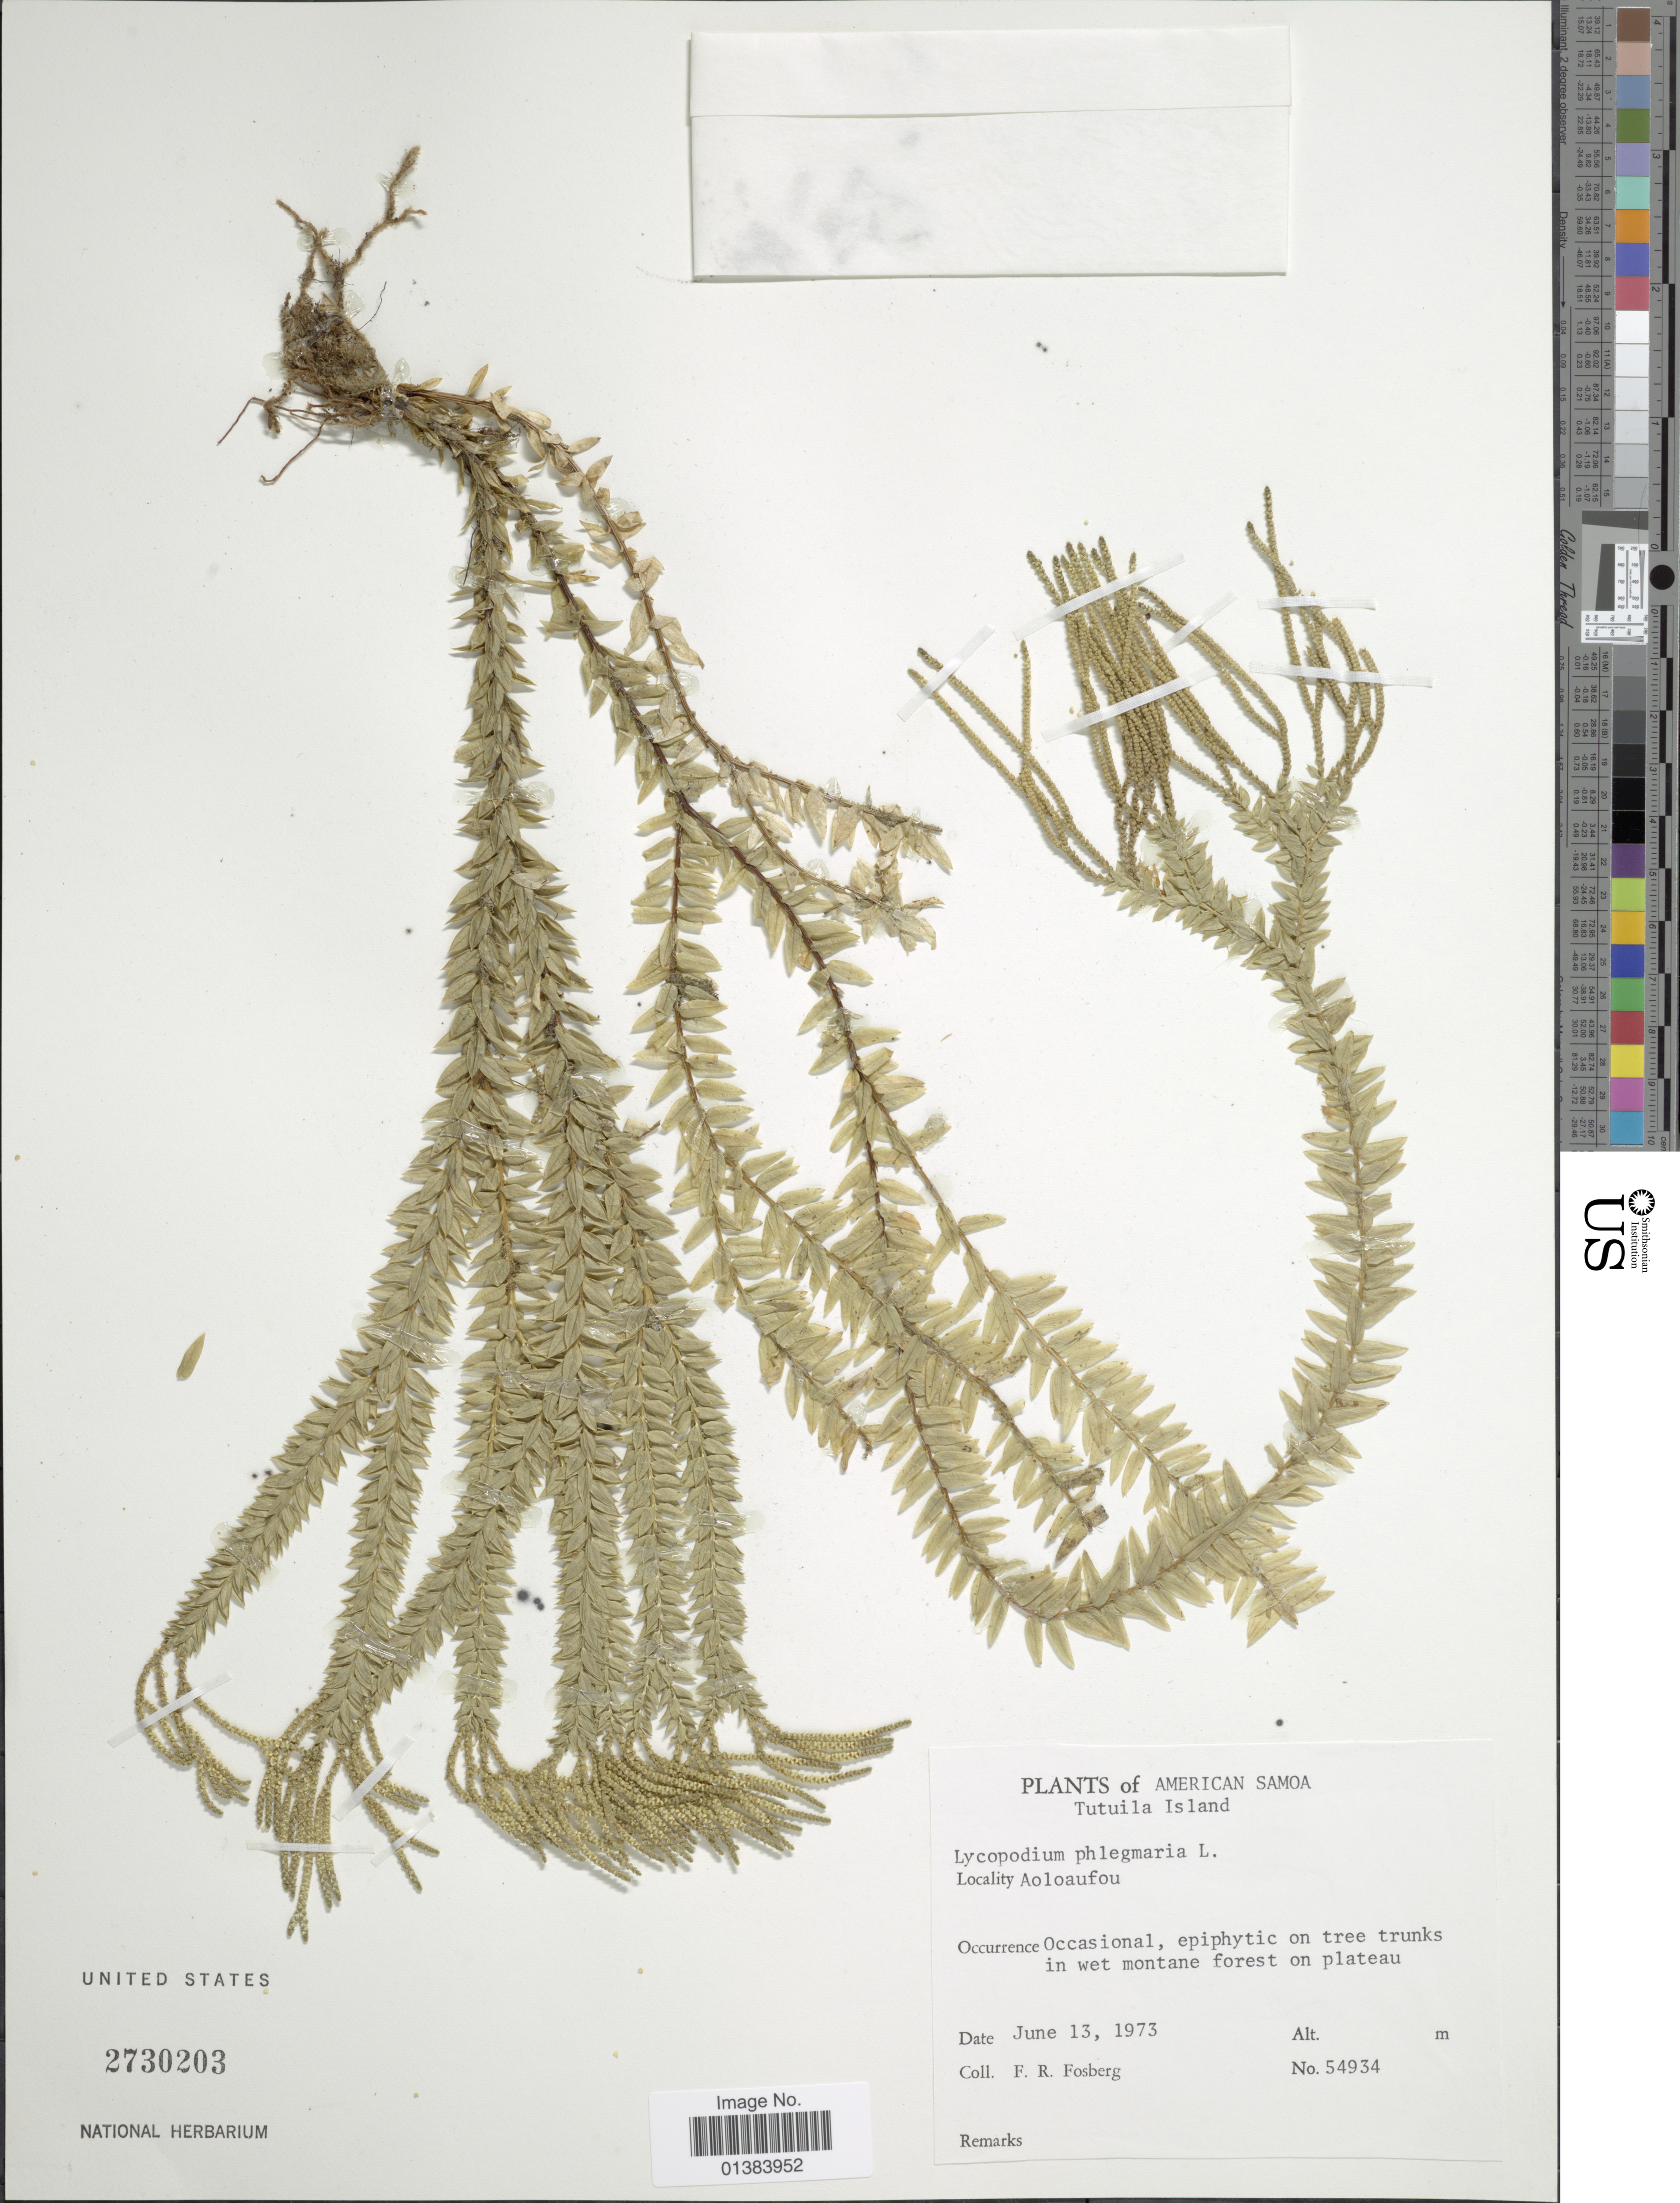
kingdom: Plantae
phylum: Tracheophyta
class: Lycopodiopsida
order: Lycopodiales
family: Lycopodiaceae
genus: Phlegmariurus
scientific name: Phlegmariurus australis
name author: (Willd.) A. R. Field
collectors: F. R. Fosberg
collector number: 54934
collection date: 1973-06-13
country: American Samoa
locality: Tutuila Island, Aoloaufou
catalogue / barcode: US 2730203